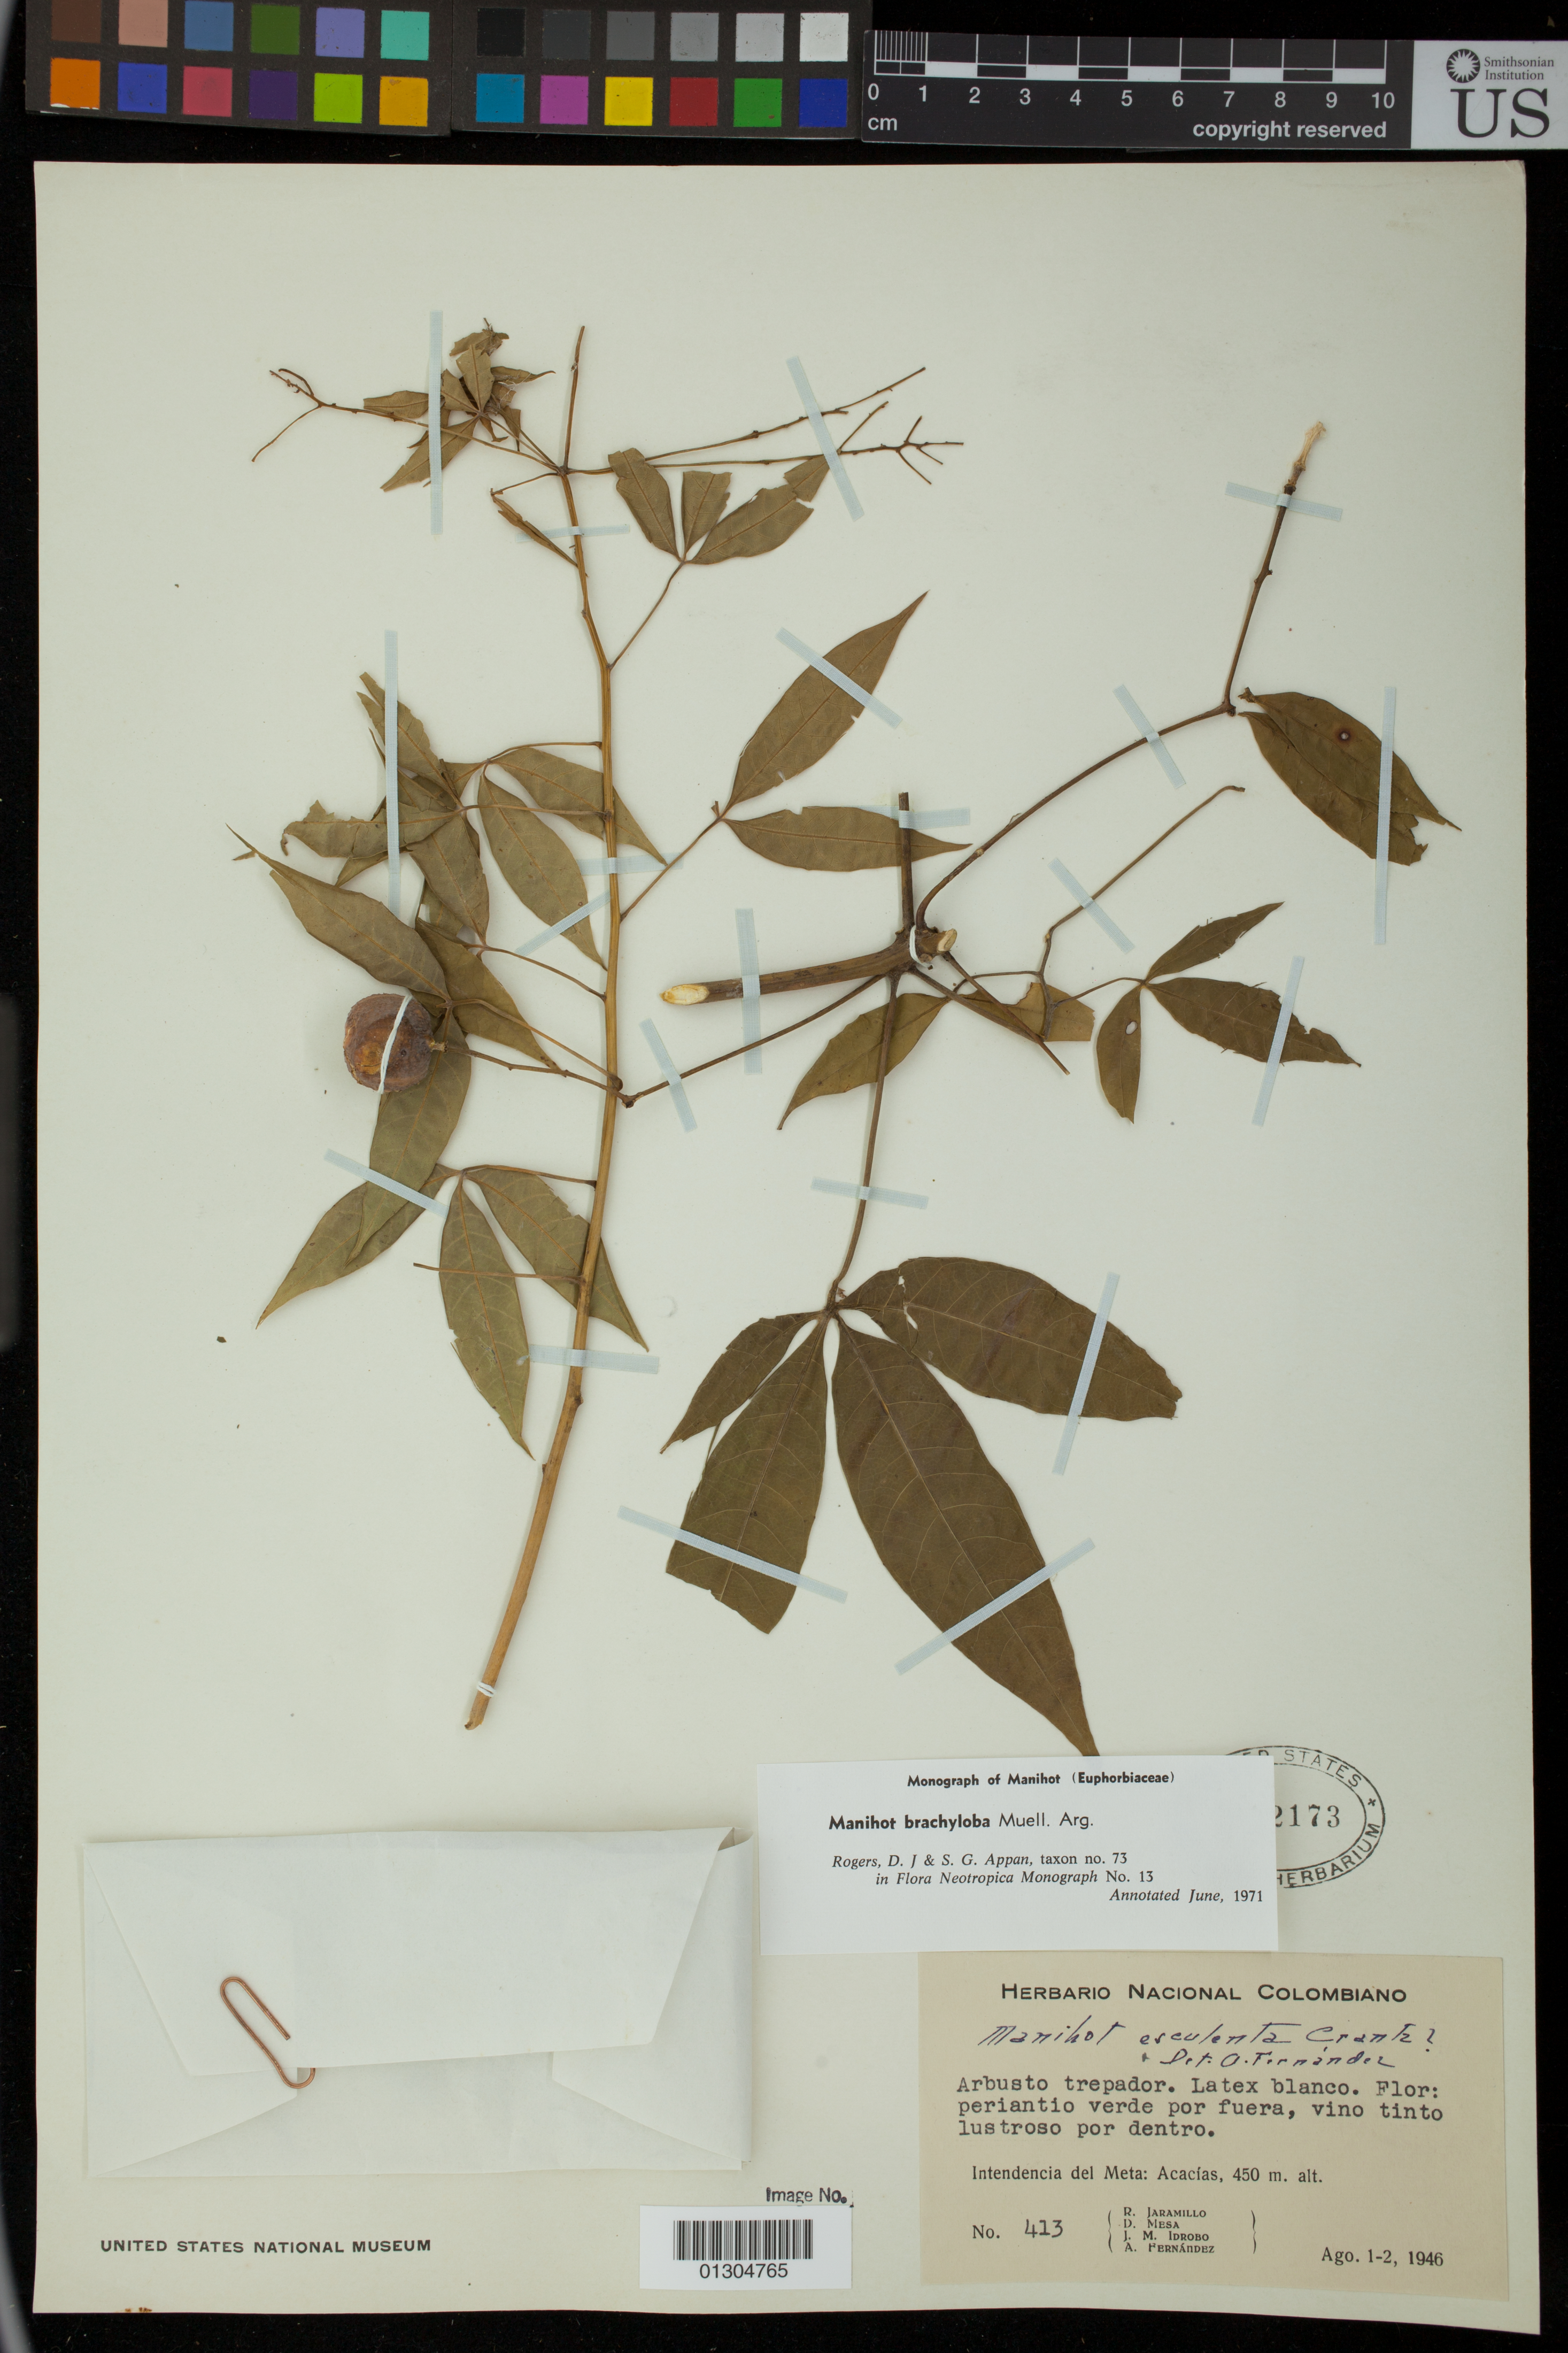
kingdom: Plantae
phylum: Tracheophyta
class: Magnoliopsida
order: Malpighiales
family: Euphorbiaceae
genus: Manihot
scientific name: Manihot brachyloba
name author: Müll. Arg.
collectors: R. Jaramillo M., D. Mesa, J. M. Idrobo & A. Fernández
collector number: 413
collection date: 1946-08-01/1946-08-02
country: Colombia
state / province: Meta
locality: Acacias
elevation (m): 450